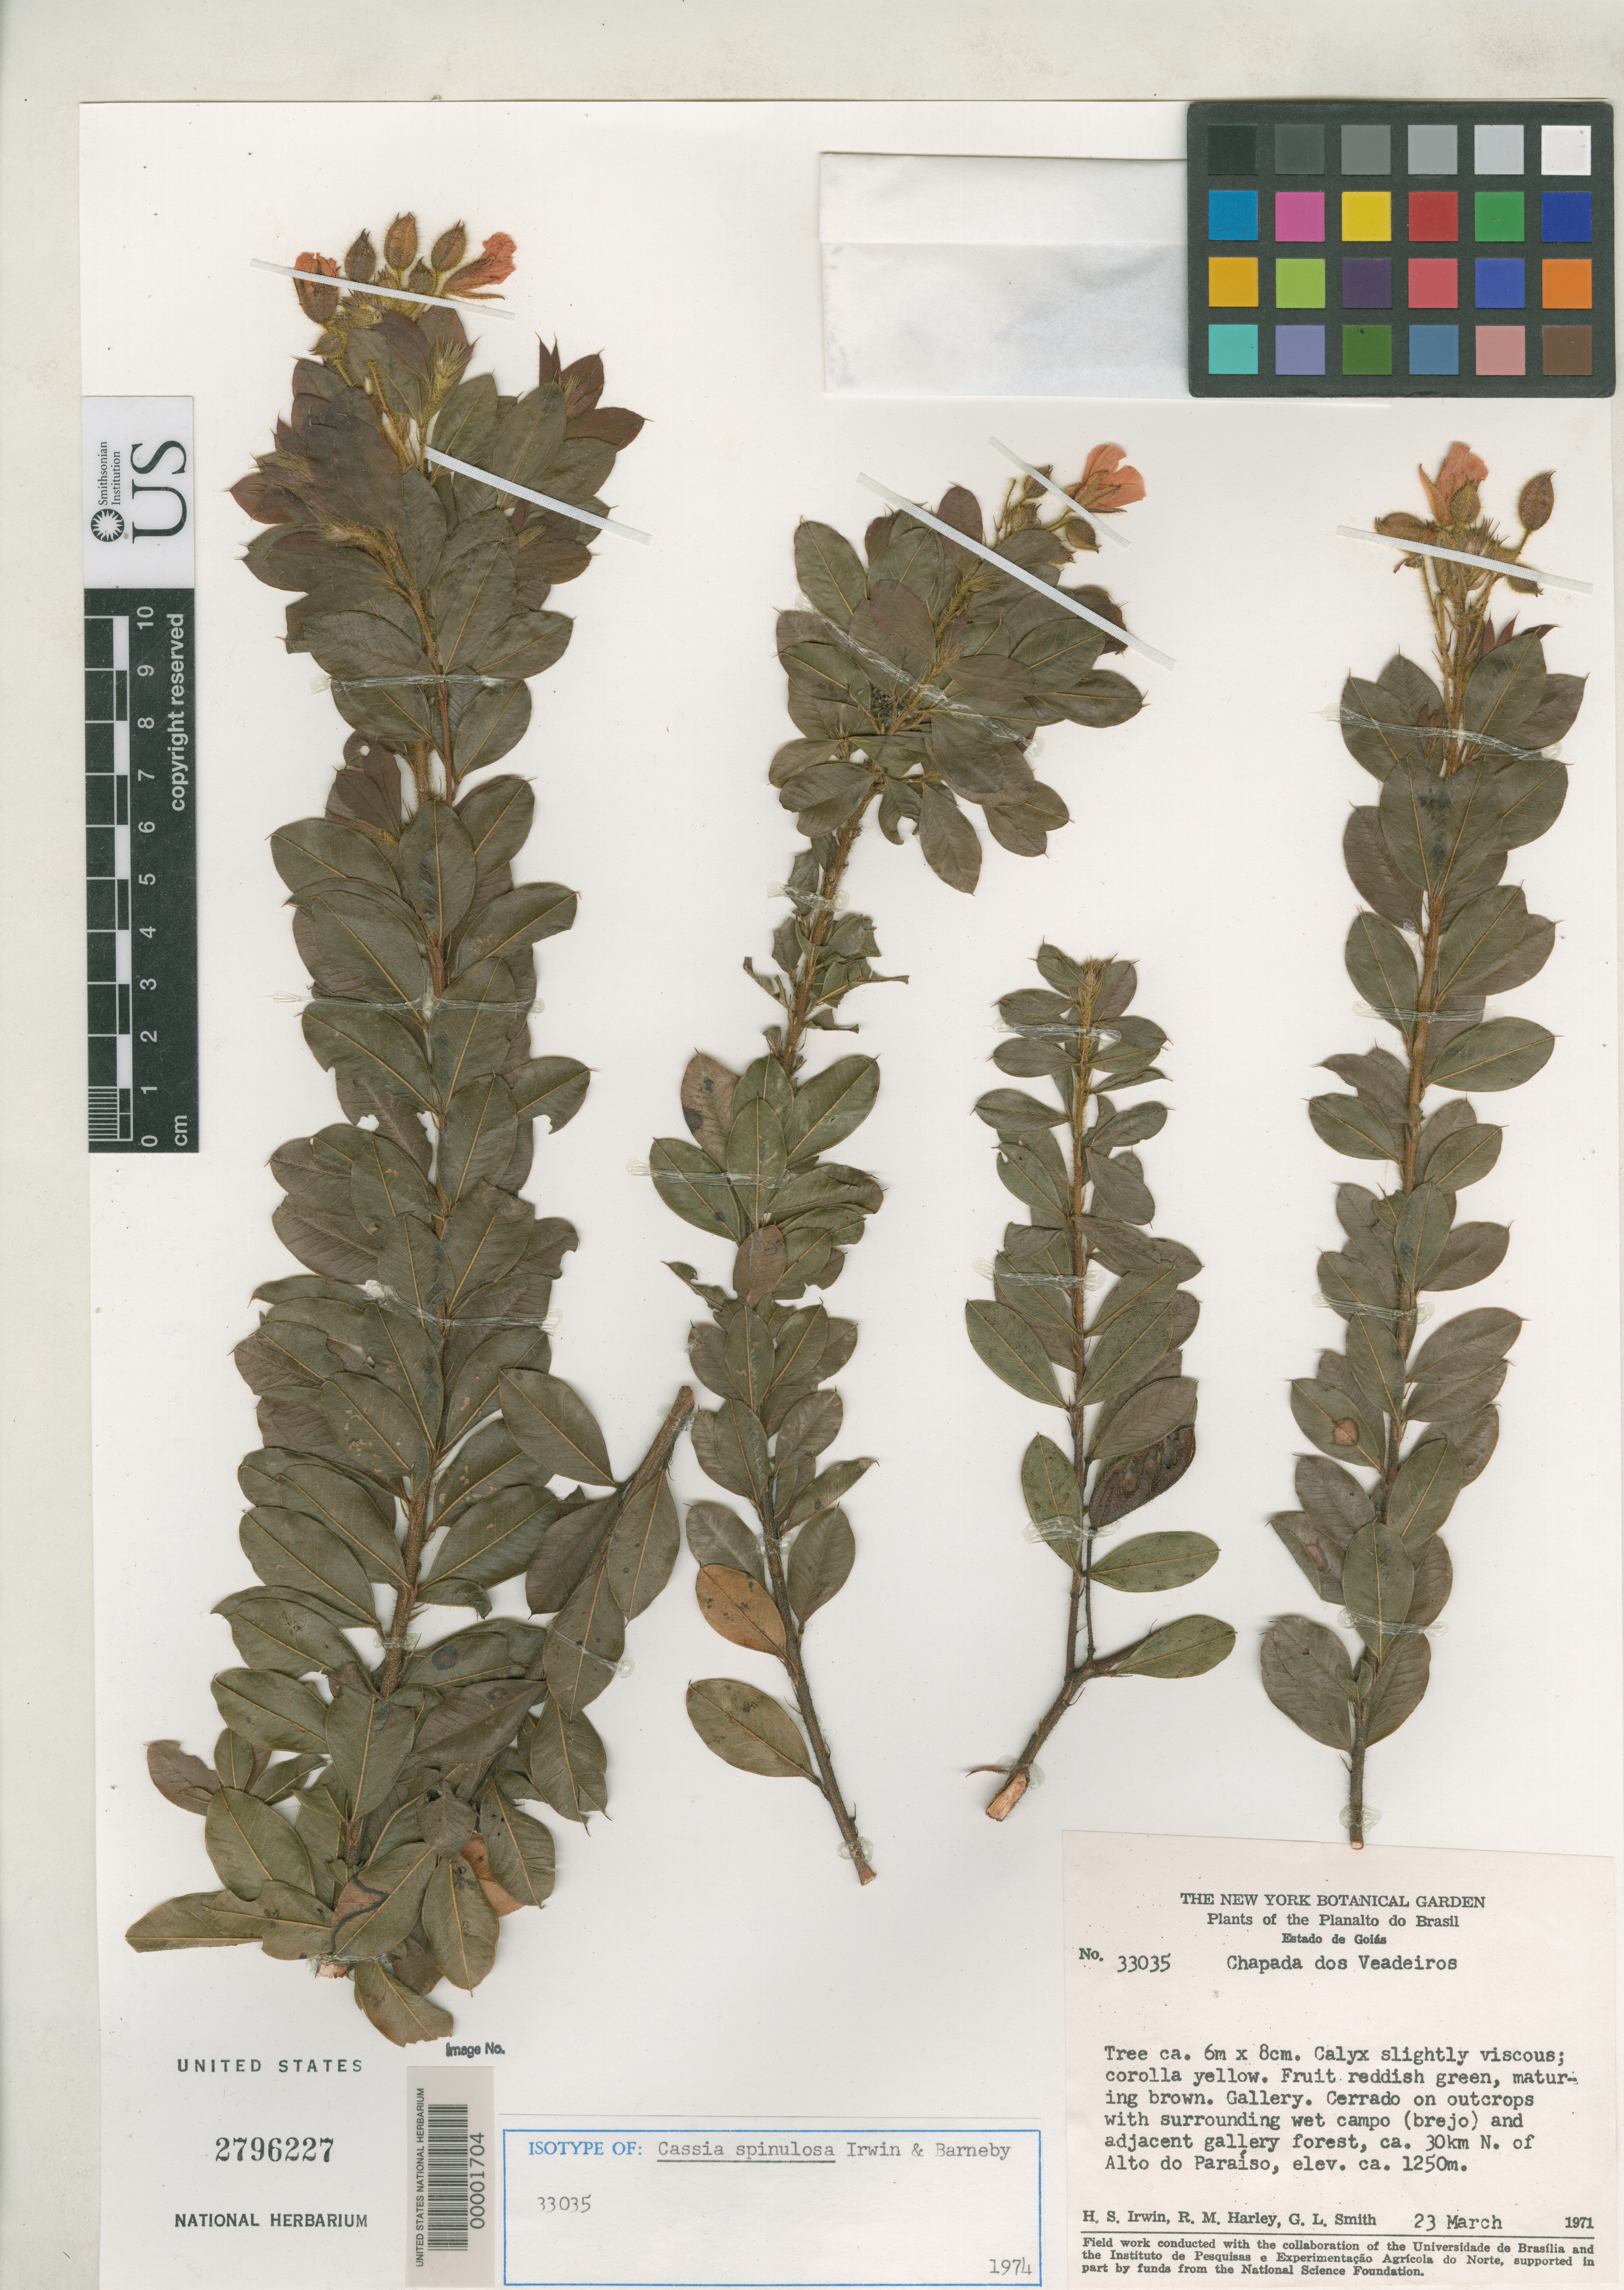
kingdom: Plantae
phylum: Tracheophyta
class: Magnoliopsida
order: Fabales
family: Fabaceae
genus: Cassia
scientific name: Cassia spinulosa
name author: H.S. Irwin & Barneby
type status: Isotype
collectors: H. Irwin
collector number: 33035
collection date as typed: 23 Mar 1971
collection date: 1971-03-23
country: Brazil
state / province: Goiás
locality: Chapada dos Veadeiros, N of Alto Paraiso.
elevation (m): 1250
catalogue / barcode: US 2796227